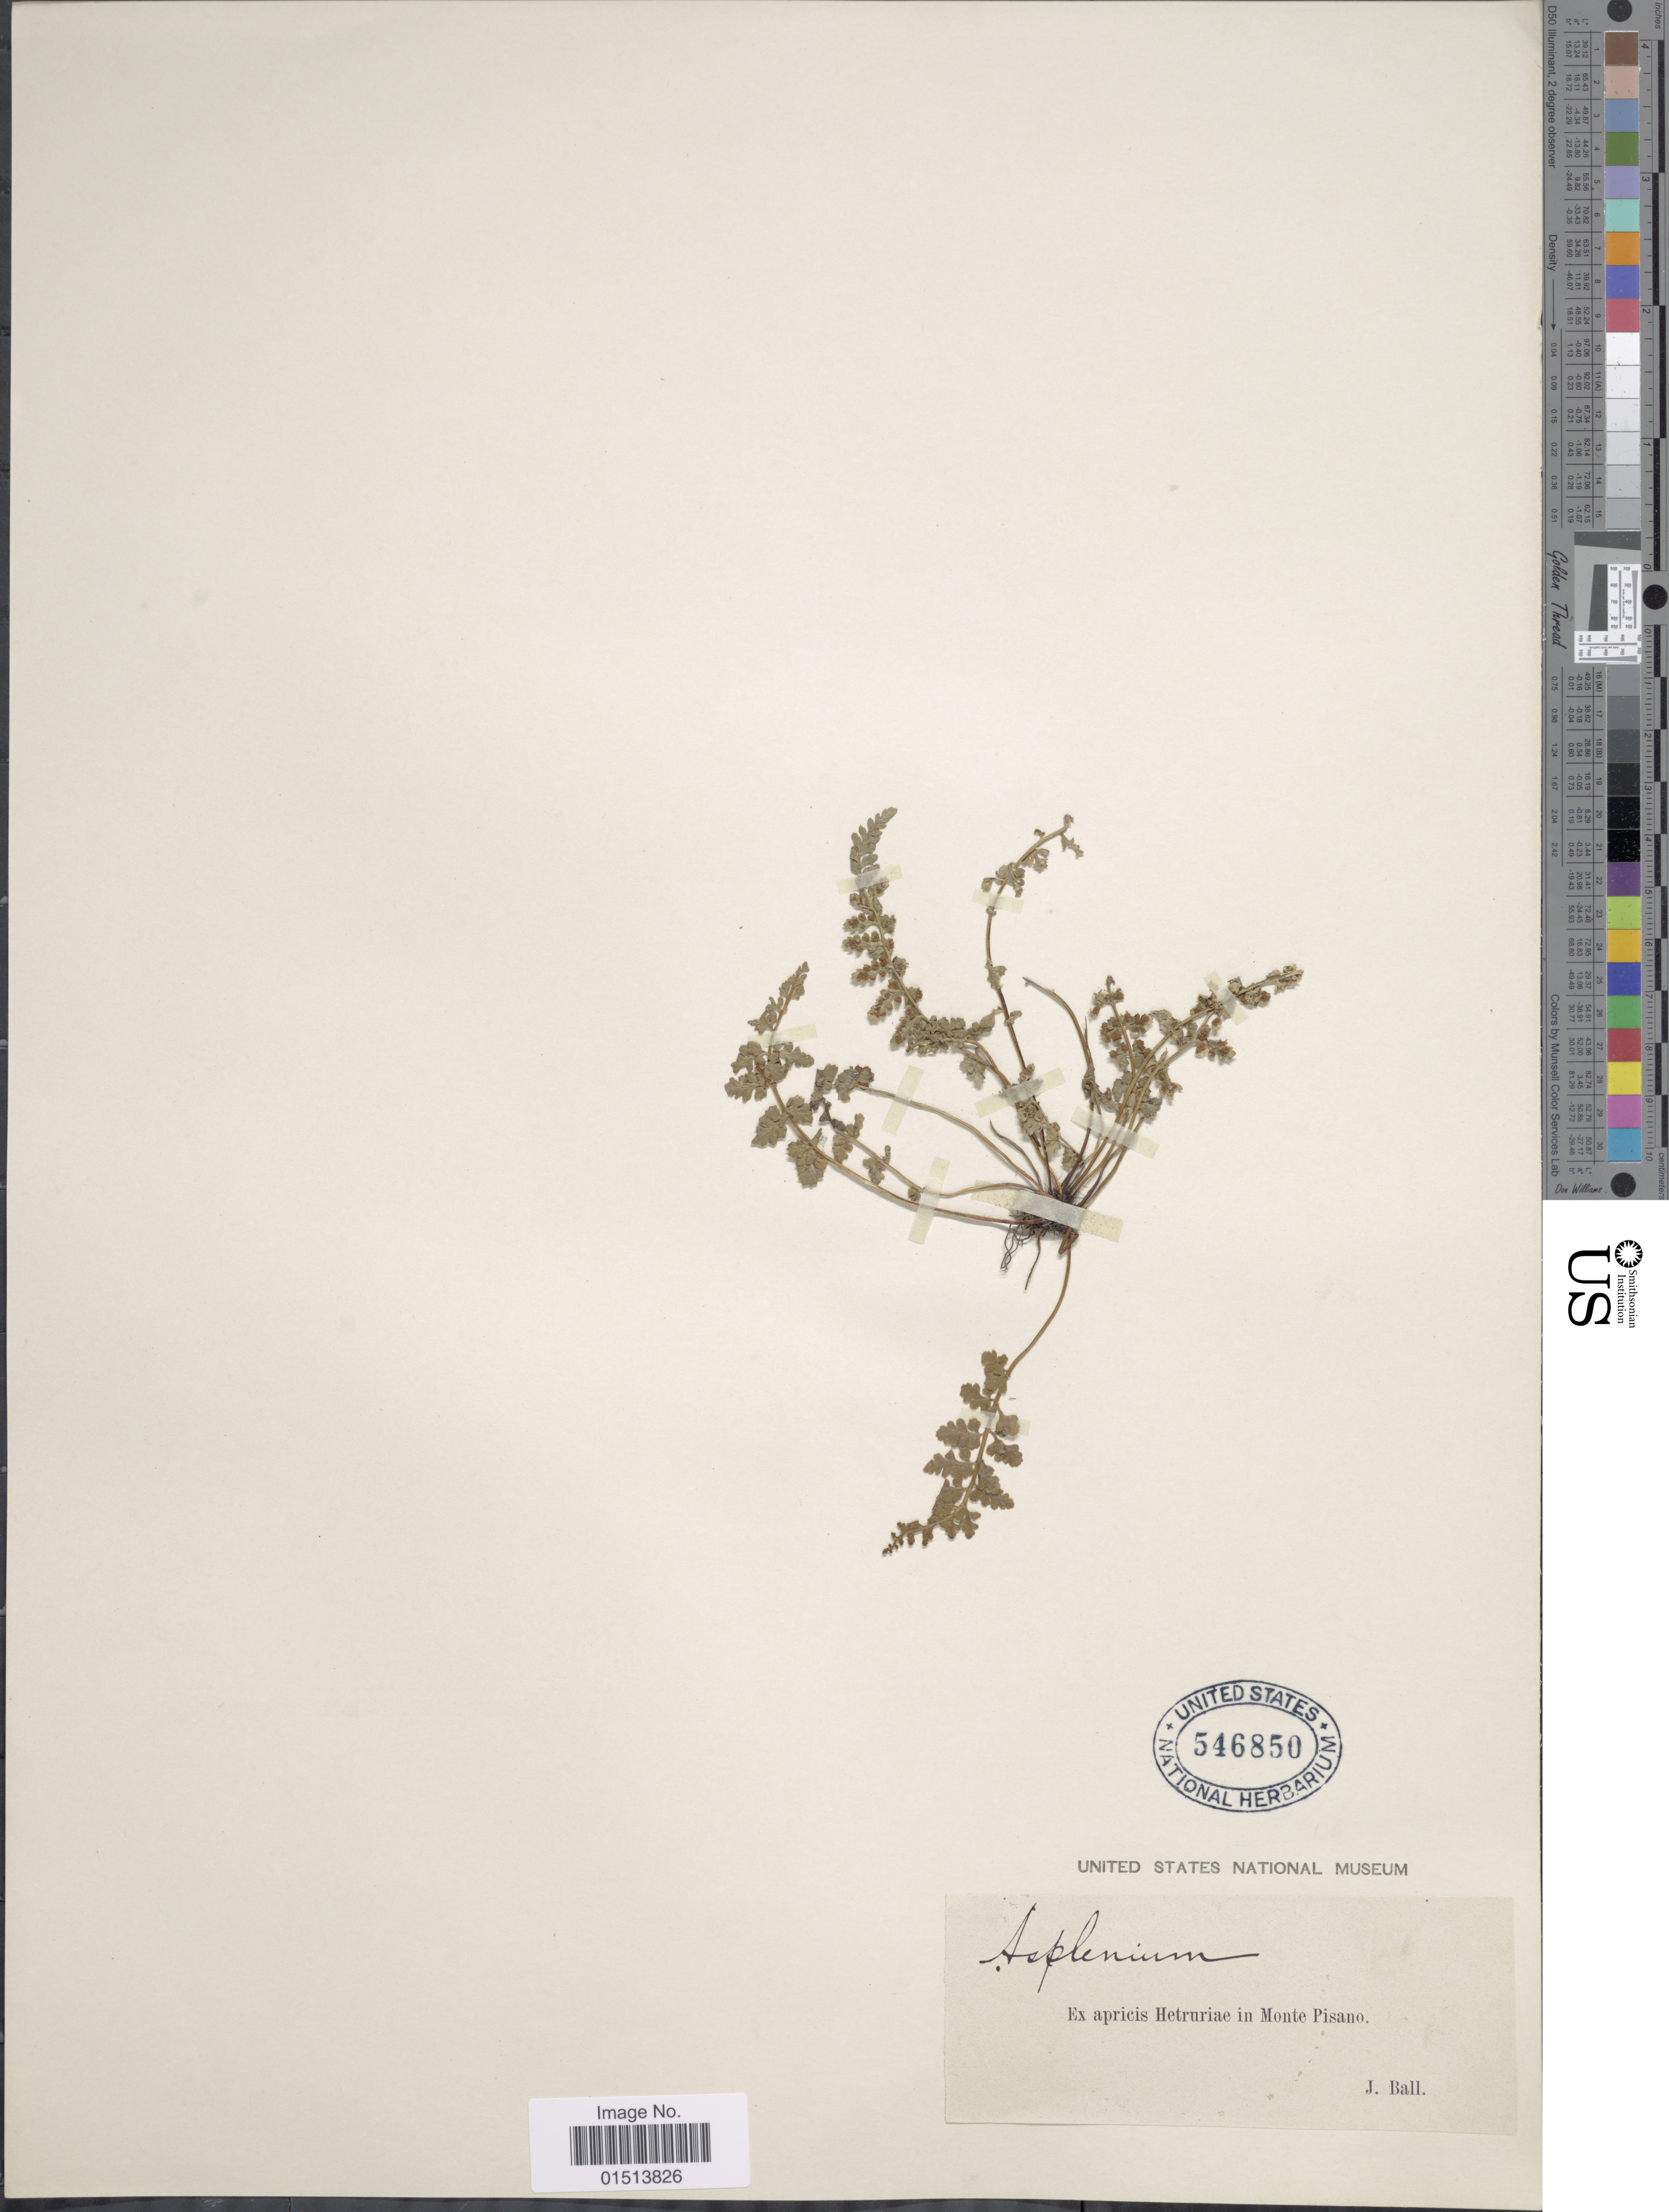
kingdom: Plantae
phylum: Tracheophyta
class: Polypodiopsida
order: Polypodiales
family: Aspleniaceae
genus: Asplenium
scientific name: Asplenium fontanum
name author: (L.) Bernh.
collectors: J. Ball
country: Italy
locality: Ex apricis Hetruriae in Monte Pisano.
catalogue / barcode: US 546850